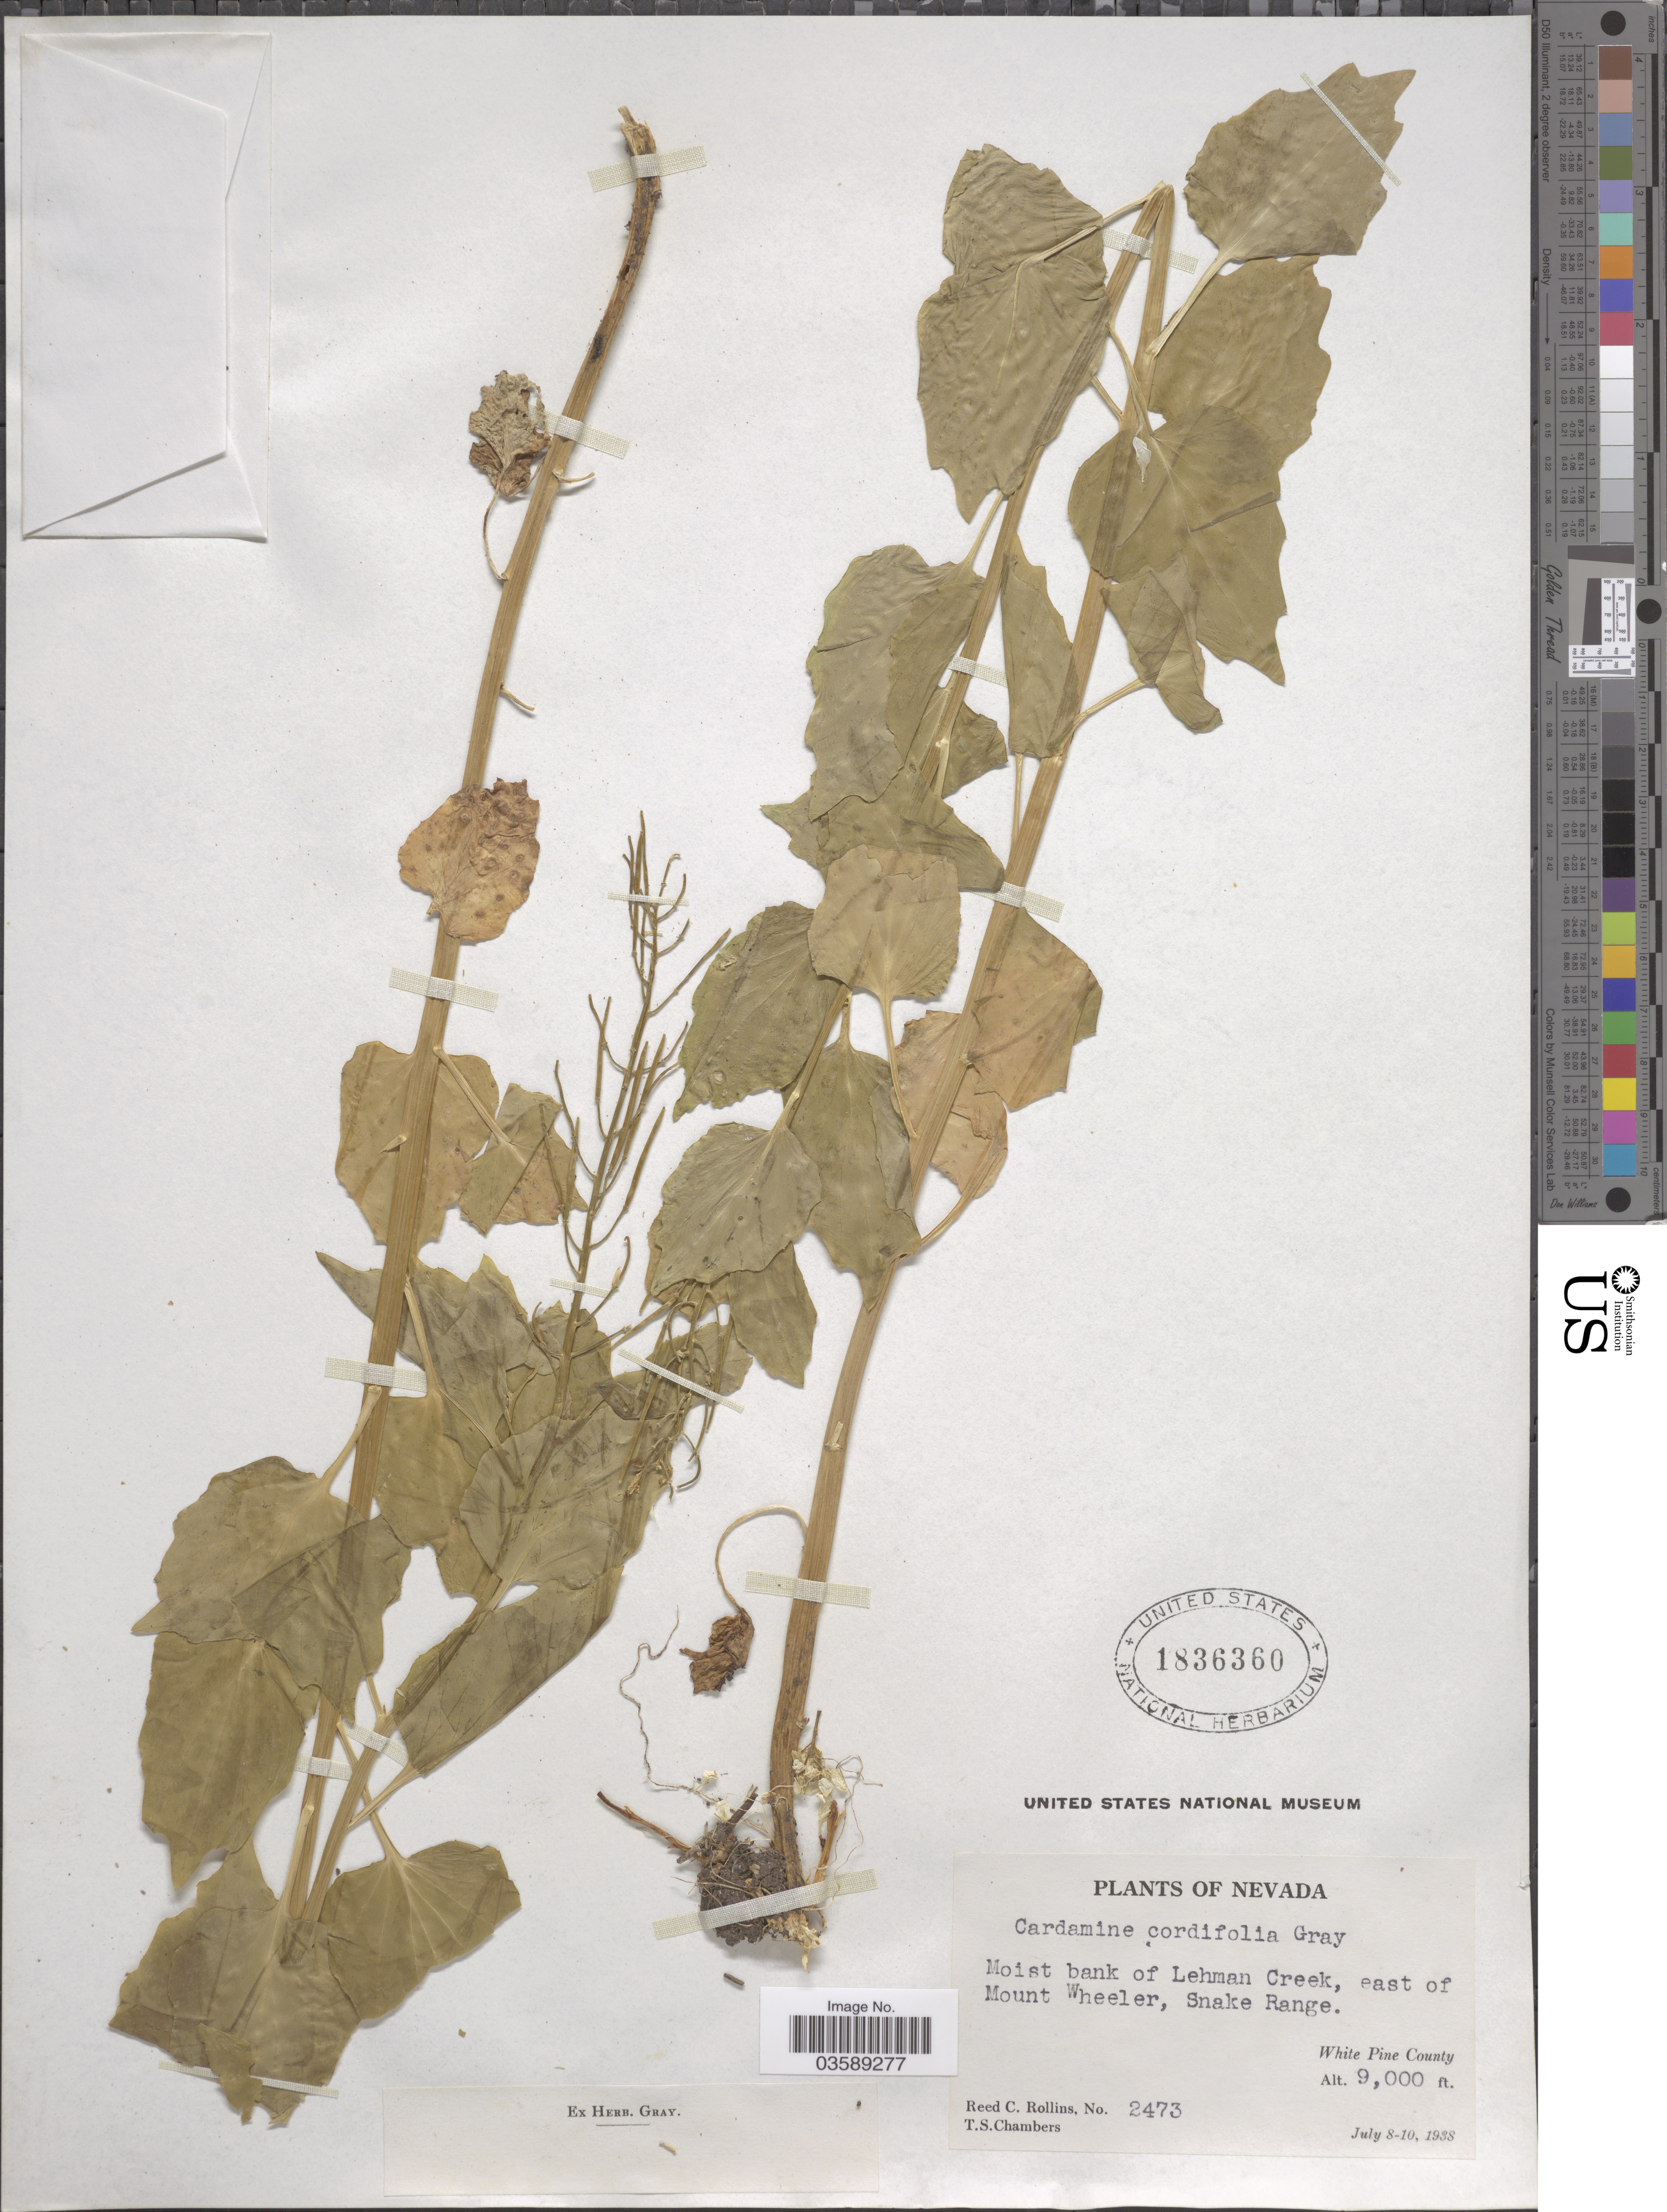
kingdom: Plantae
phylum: Tracheophyta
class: Magnoliopsida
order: Brassicales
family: Brassicaceae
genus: Cardamine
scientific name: Cardamine cordifolia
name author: A. Gray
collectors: R. C. Rollins & T. Chambers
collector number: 2473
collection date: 1938-07-08/1938-07-10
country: United States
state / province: Nevada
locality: Moist bank of Lehman Creek, east of Mount Wheeler, Snake Range. White Pine County.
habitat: moist bank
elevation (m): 2743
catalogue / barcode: US 1836360